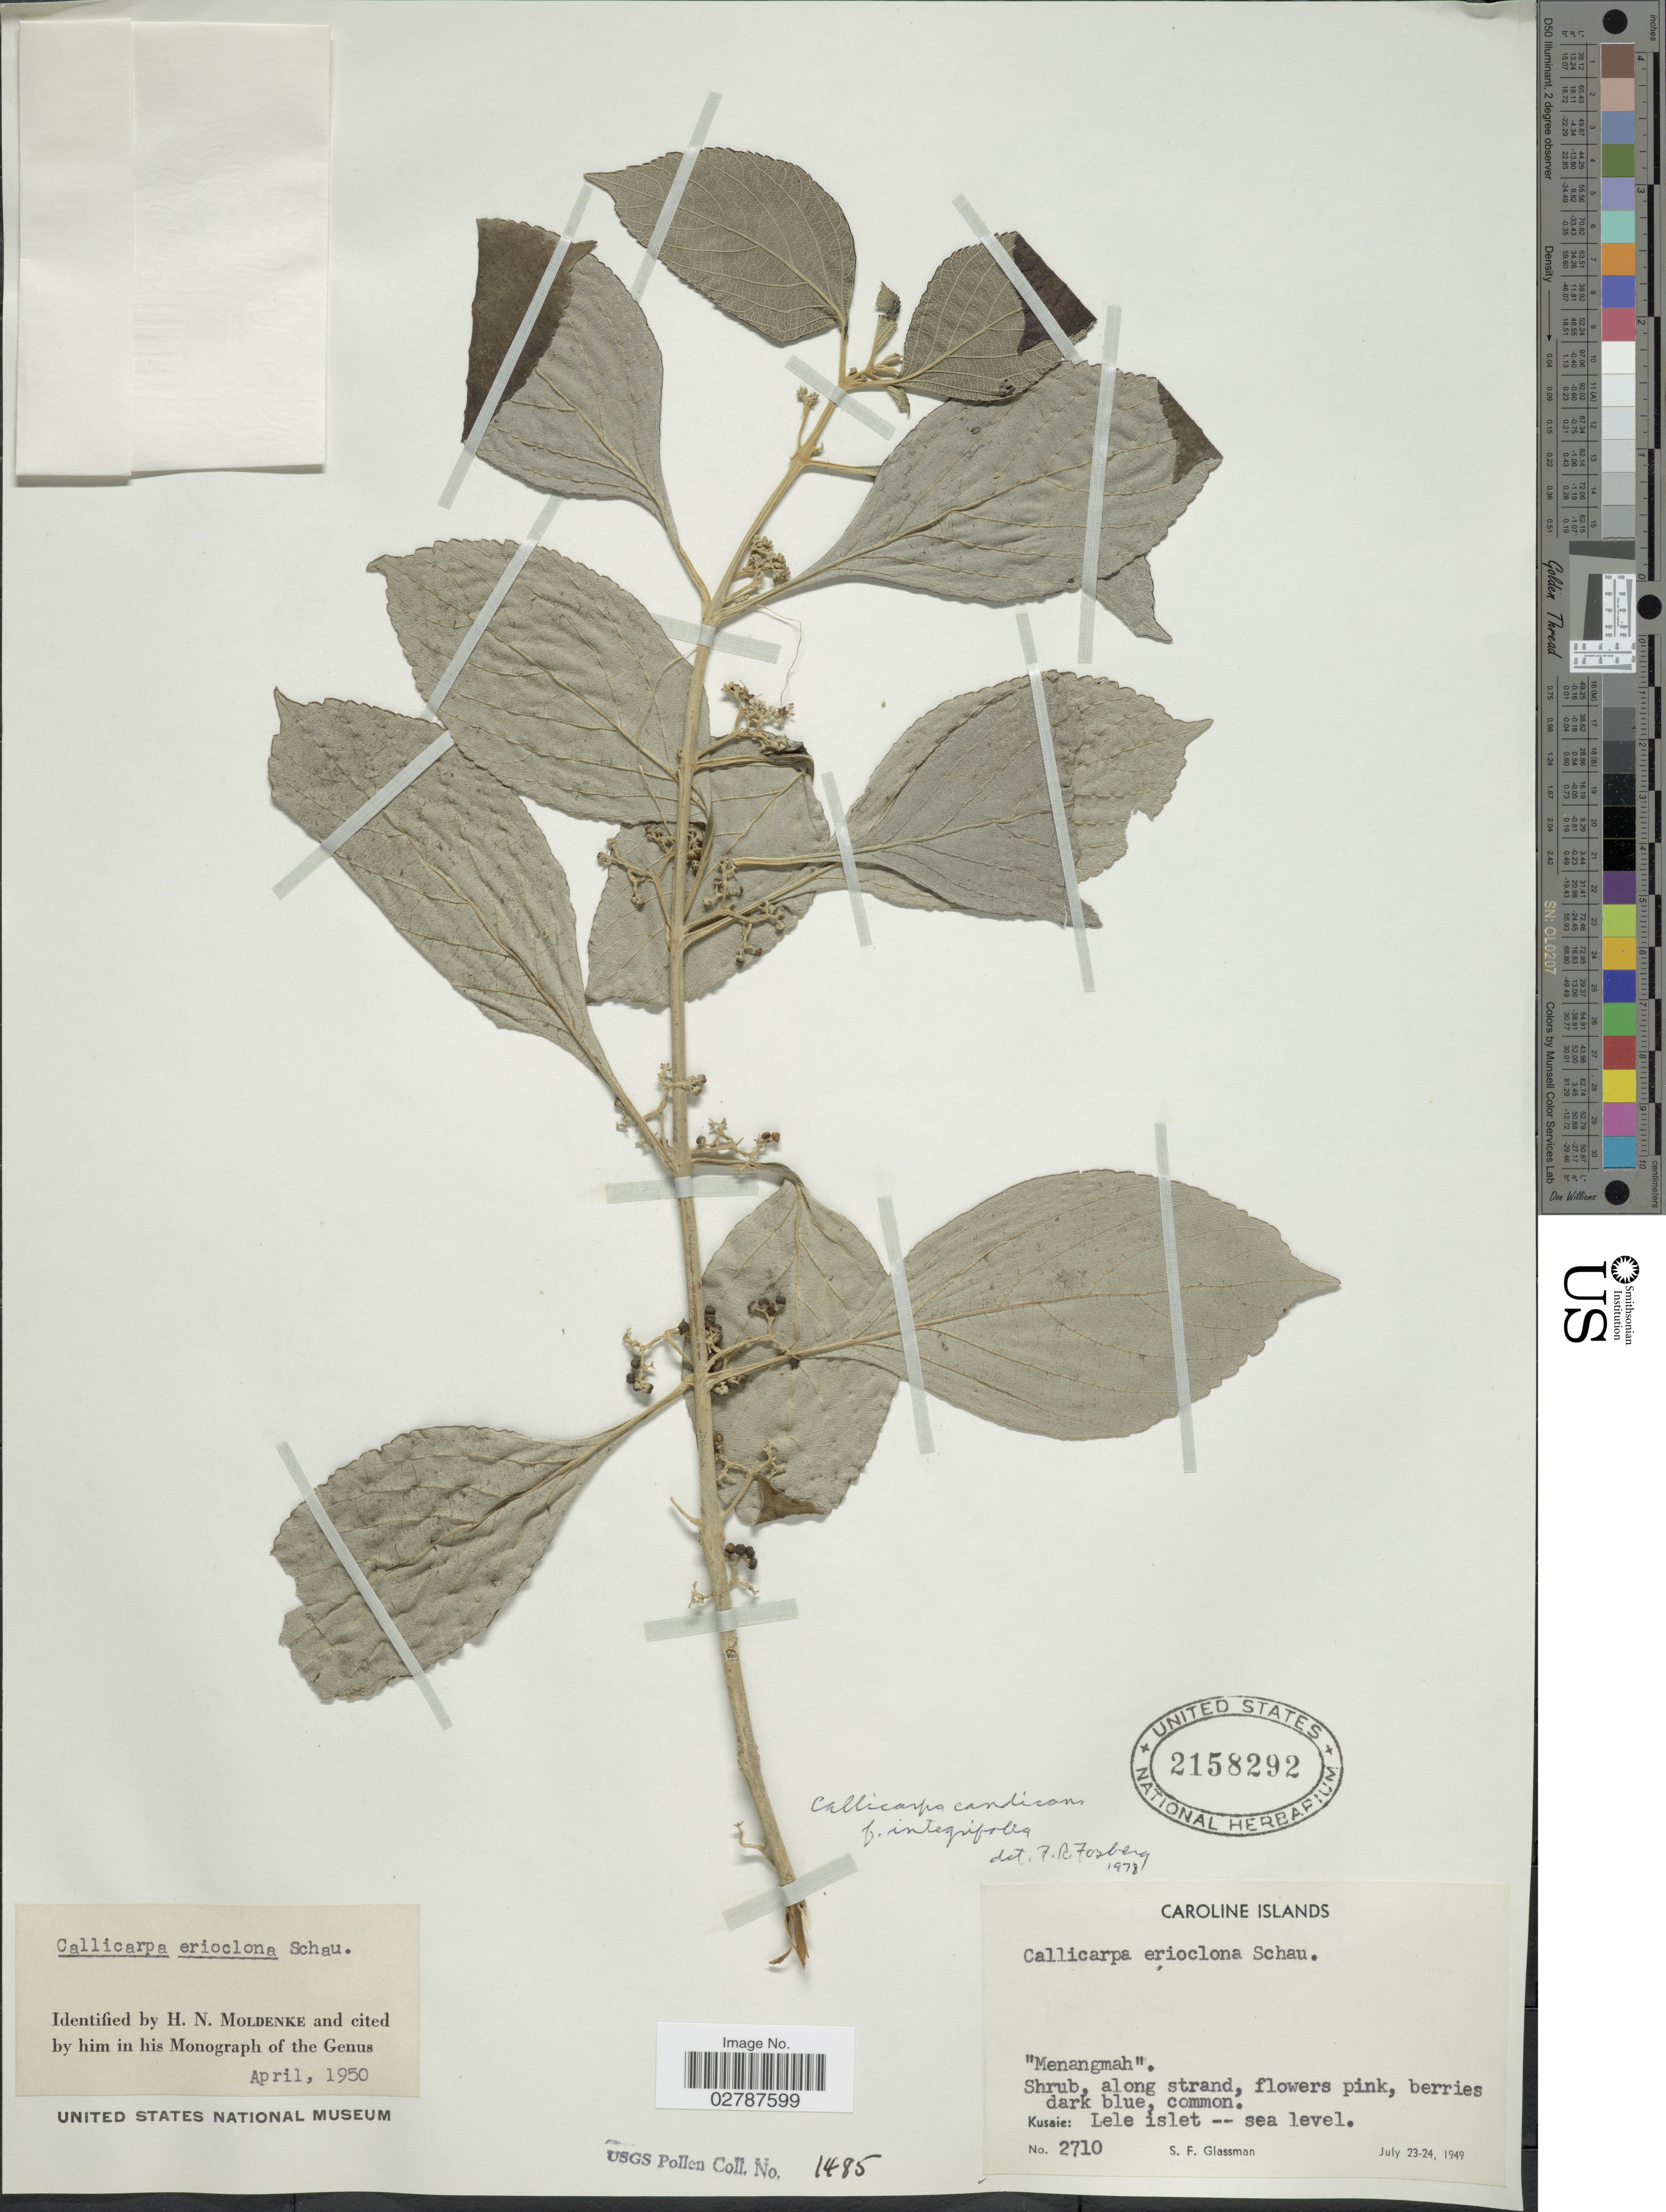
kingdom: Plantae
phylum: Tracheophyta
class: Magnoliopsida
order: Lamiales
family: Lamiaceae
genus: Callicarpa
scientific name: Callicarpa candicans var. integrifolia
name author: (Lam.) Fosberg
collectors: S. F. Glassman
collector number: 2710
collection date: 1949-07-23/1949-07-24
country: Micronesia, Federated States of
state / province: Kosrae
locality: Caroline Islands. Kusaie: Lele islet.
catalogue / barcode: US 2158292